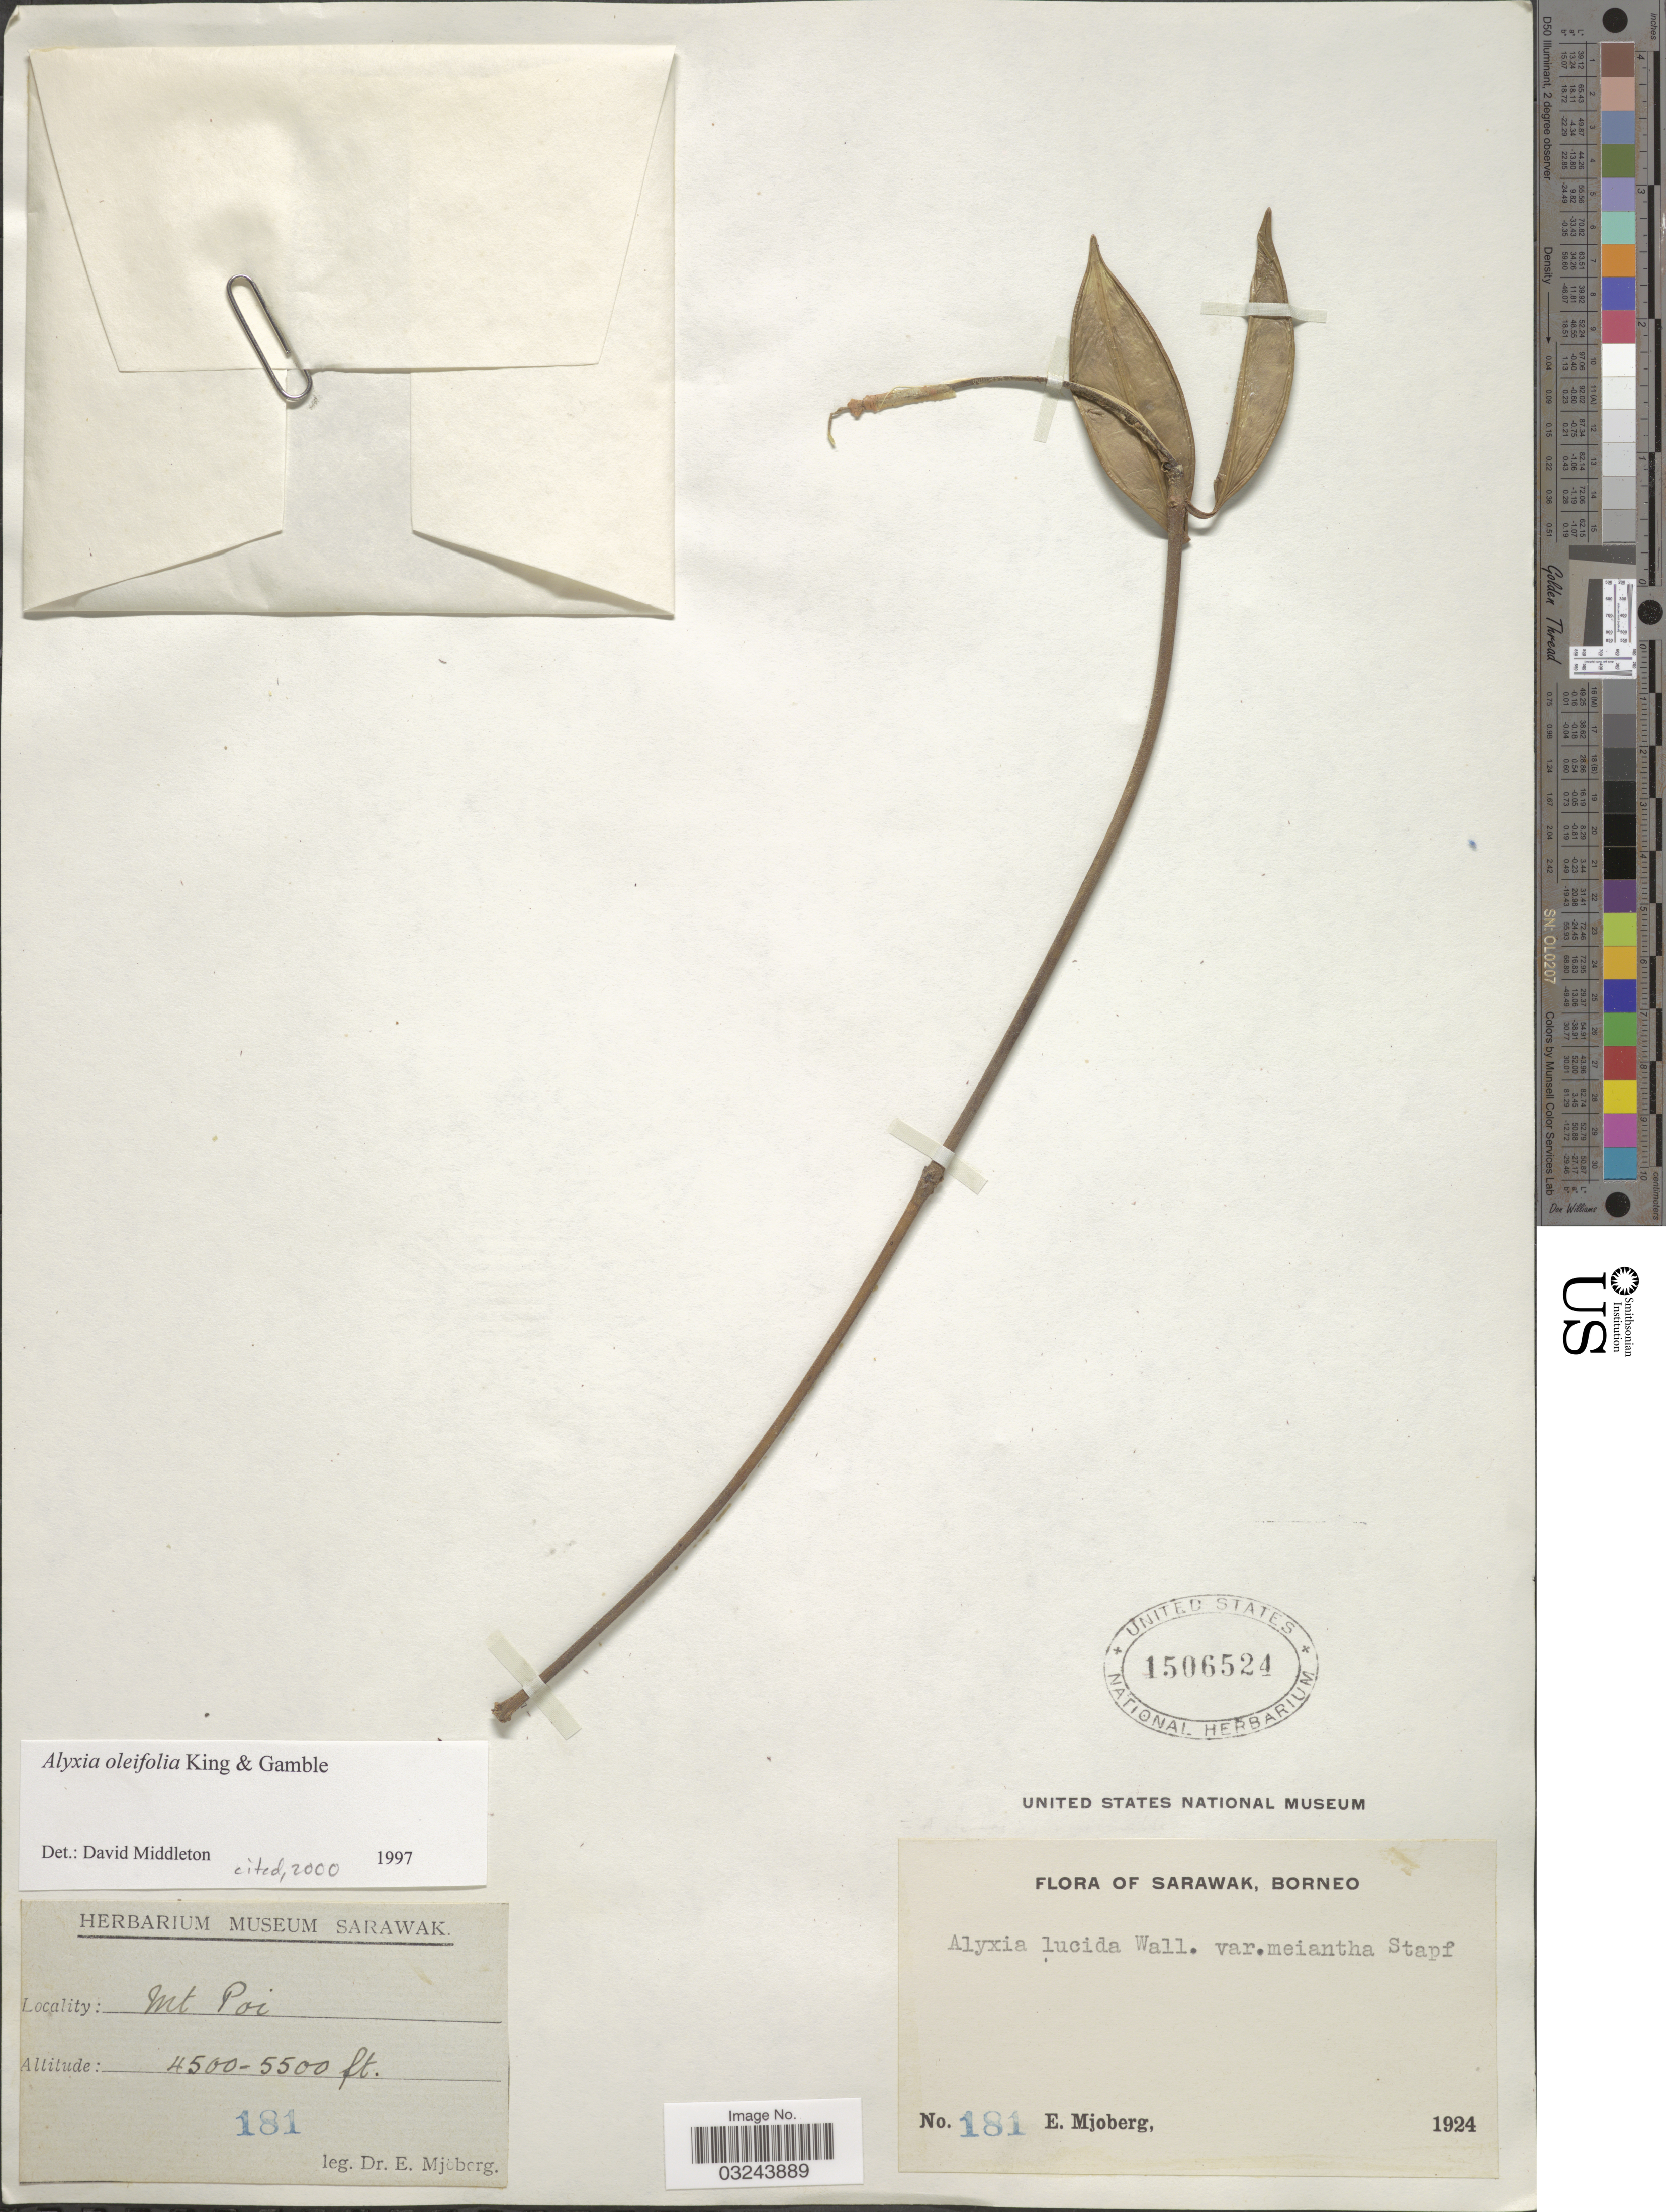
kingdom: Plantae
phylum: Tracheophyta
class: Magnoliopsida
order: Gentianales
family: Apocynaceae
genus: Alyxia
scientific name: Alyxia oleifolia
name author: King & Gamble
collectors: E. Mjoberg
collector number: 181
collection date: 1924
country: Malaysia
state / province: Sarawak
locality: Borneo. Mt Poi.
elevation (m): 1372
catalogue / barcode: US 1506524